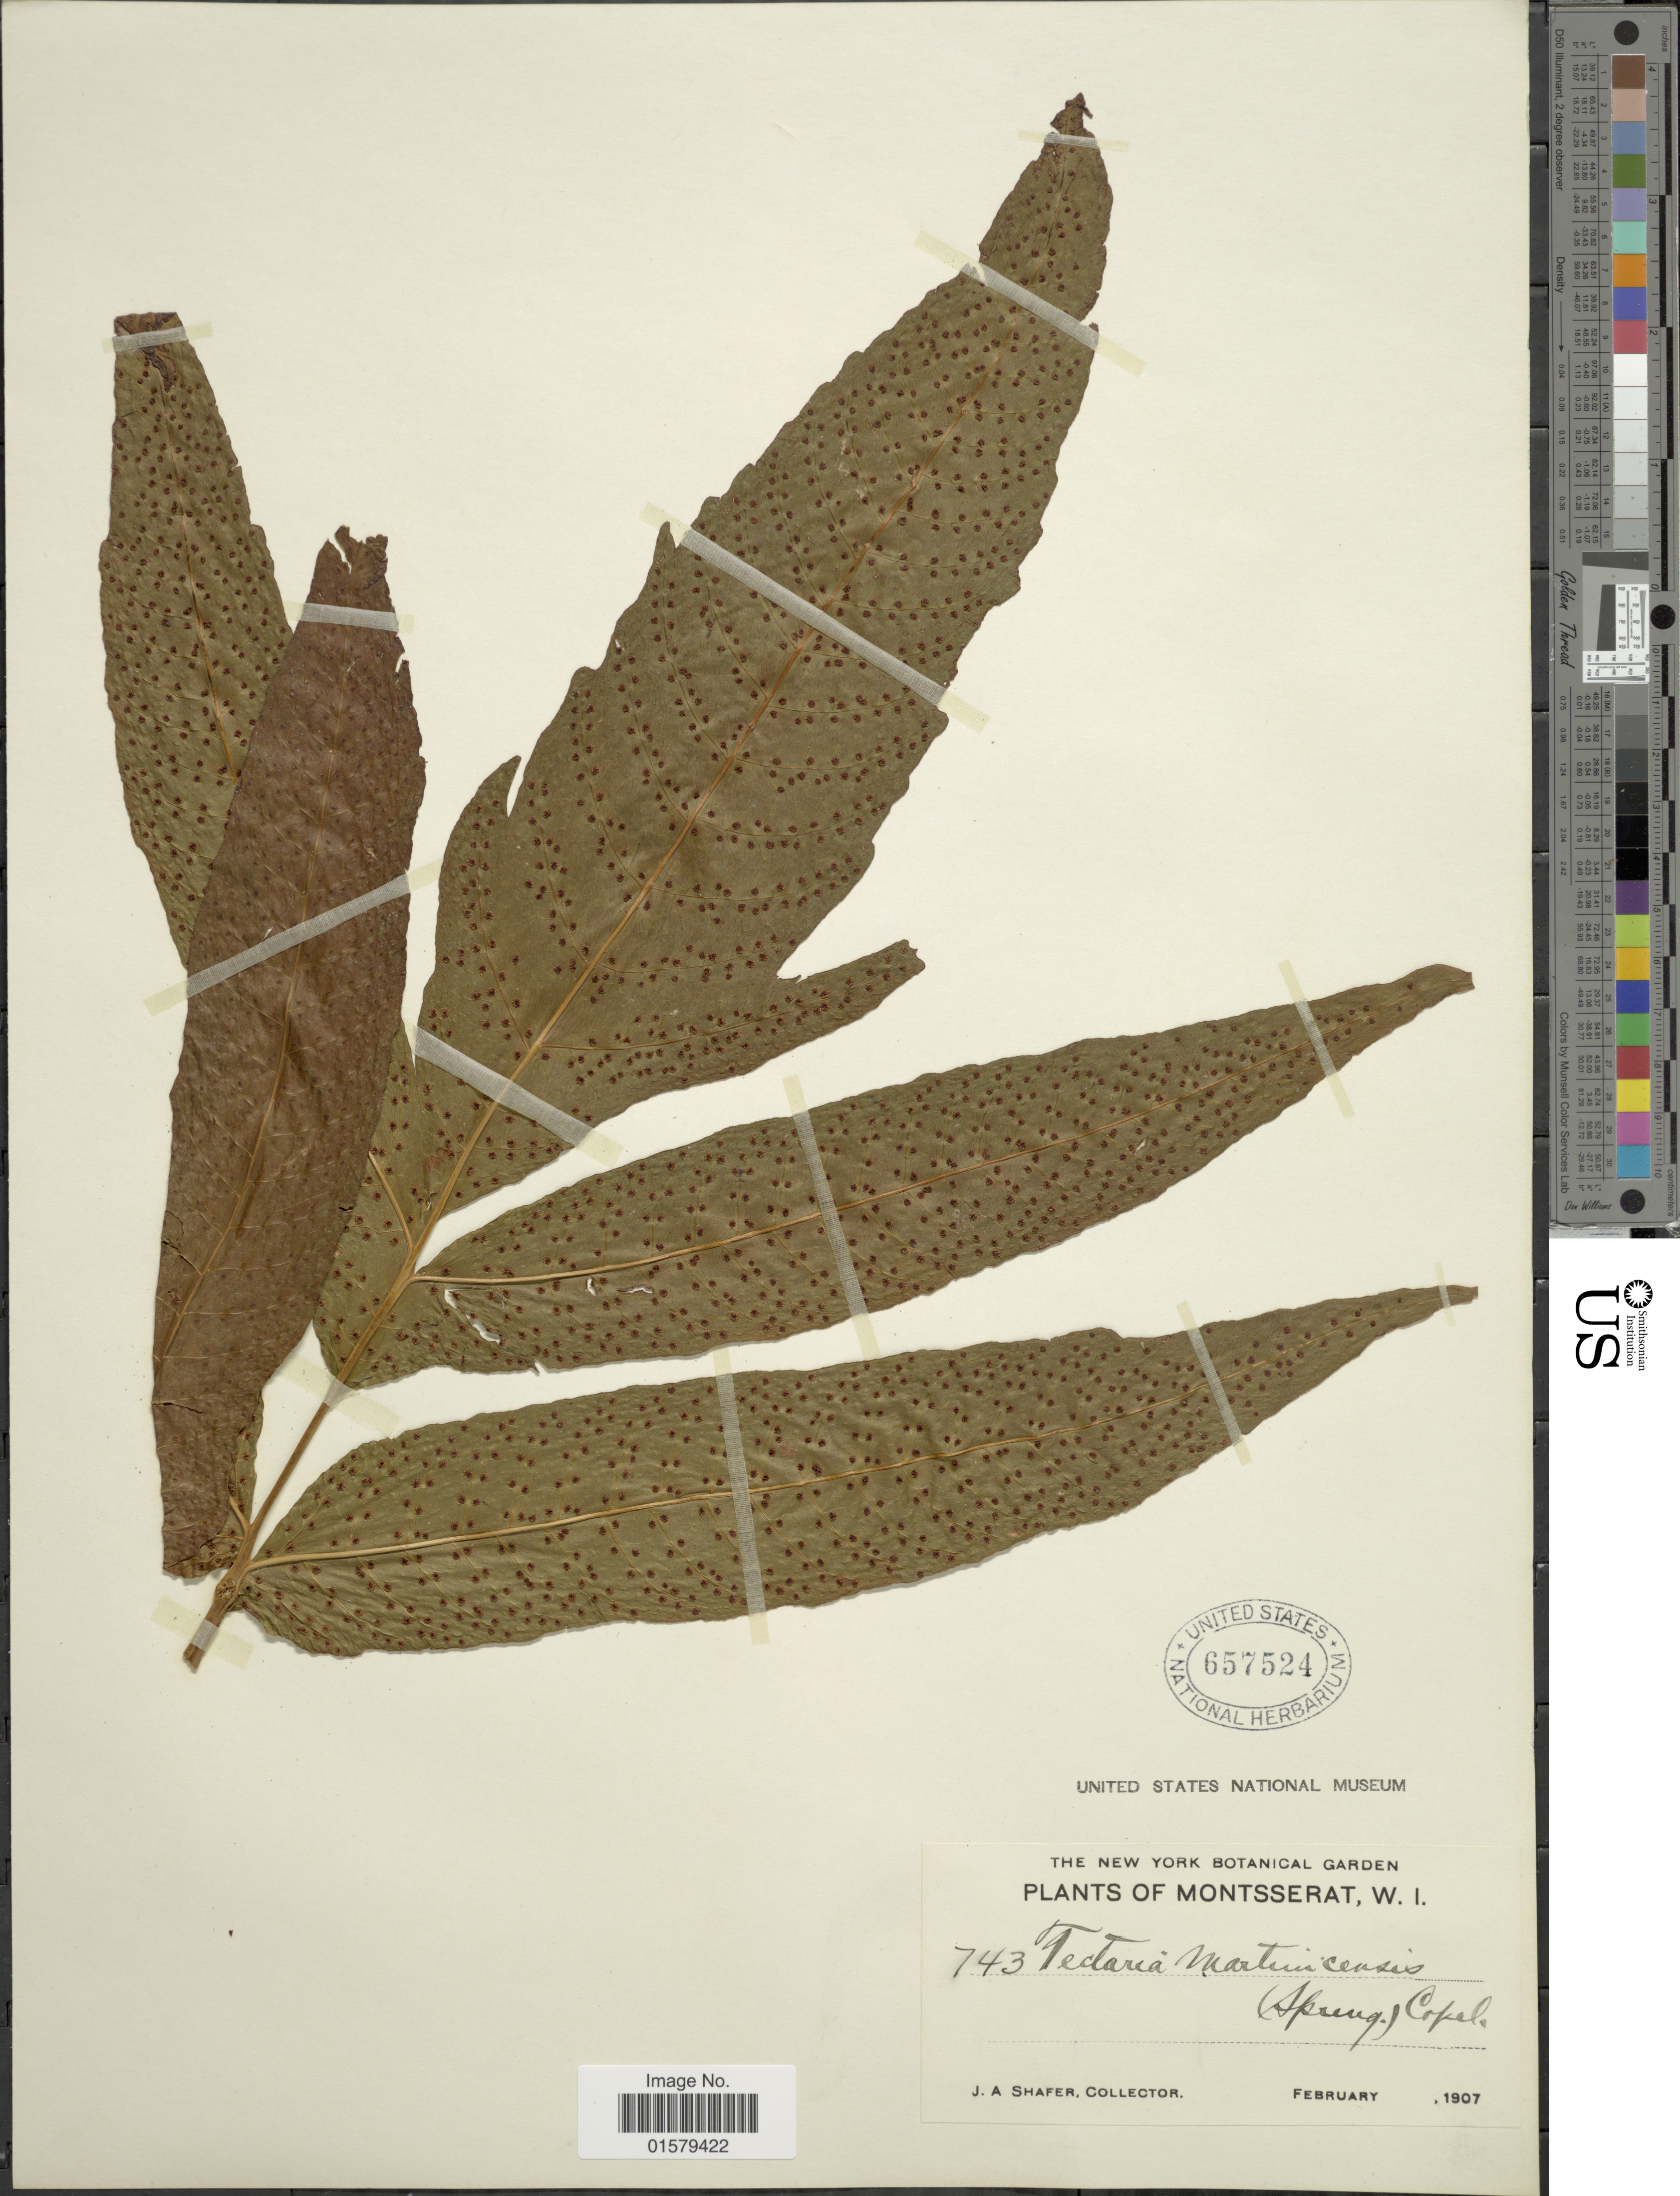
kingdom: Plantae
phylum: Tracheophyta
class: Polypodiopsida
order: Polypodiales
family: Tectariaceae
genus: Tectaria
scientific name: Tectaria incisa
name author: Cav.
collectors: J. A. Shafer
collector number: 743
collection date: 1907-02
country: Montserrat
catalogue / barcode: US 657524